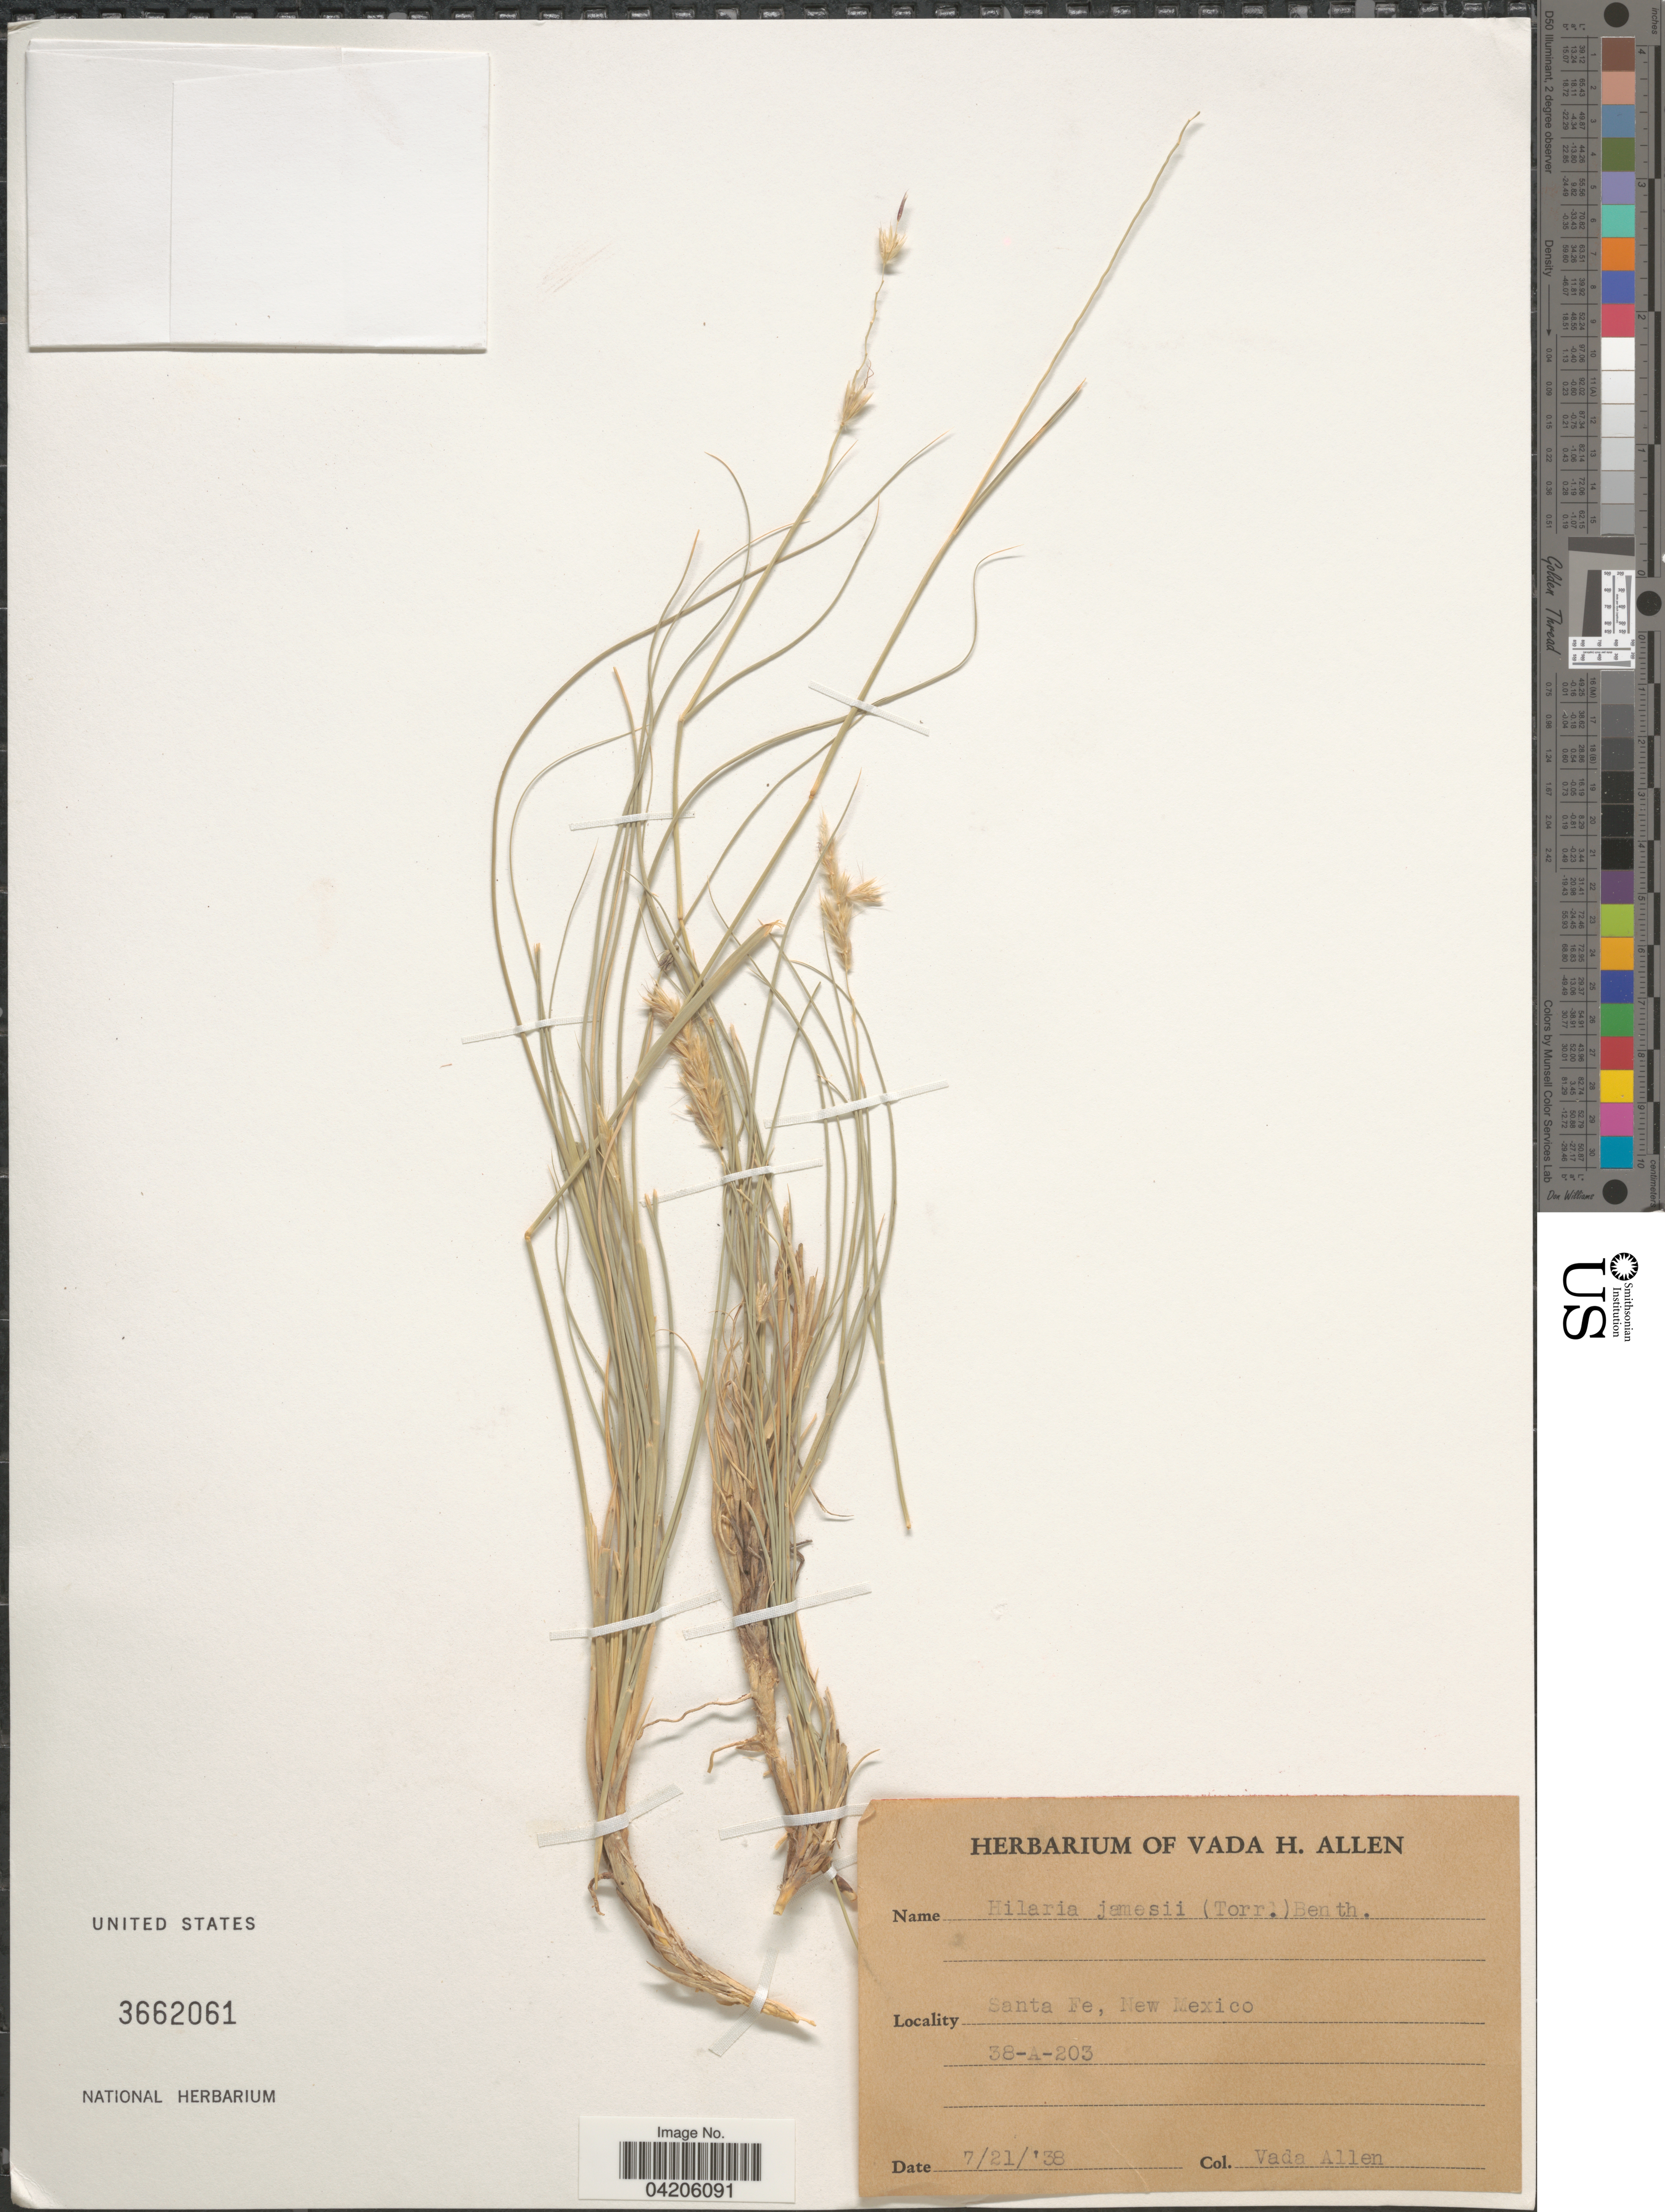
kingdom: Plantae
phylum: Tracheophyta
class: Liliopsida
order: Poales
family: Poaceae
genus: Hilaria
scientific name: Hilaria jamesii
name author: (Torr.) Benth.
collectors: V. Allen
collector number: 38-A-203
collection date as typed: Transcribed d/m/y: 21/7/38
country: United States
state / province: New Mexico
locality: Santa Fe.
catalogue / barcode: US 3662061